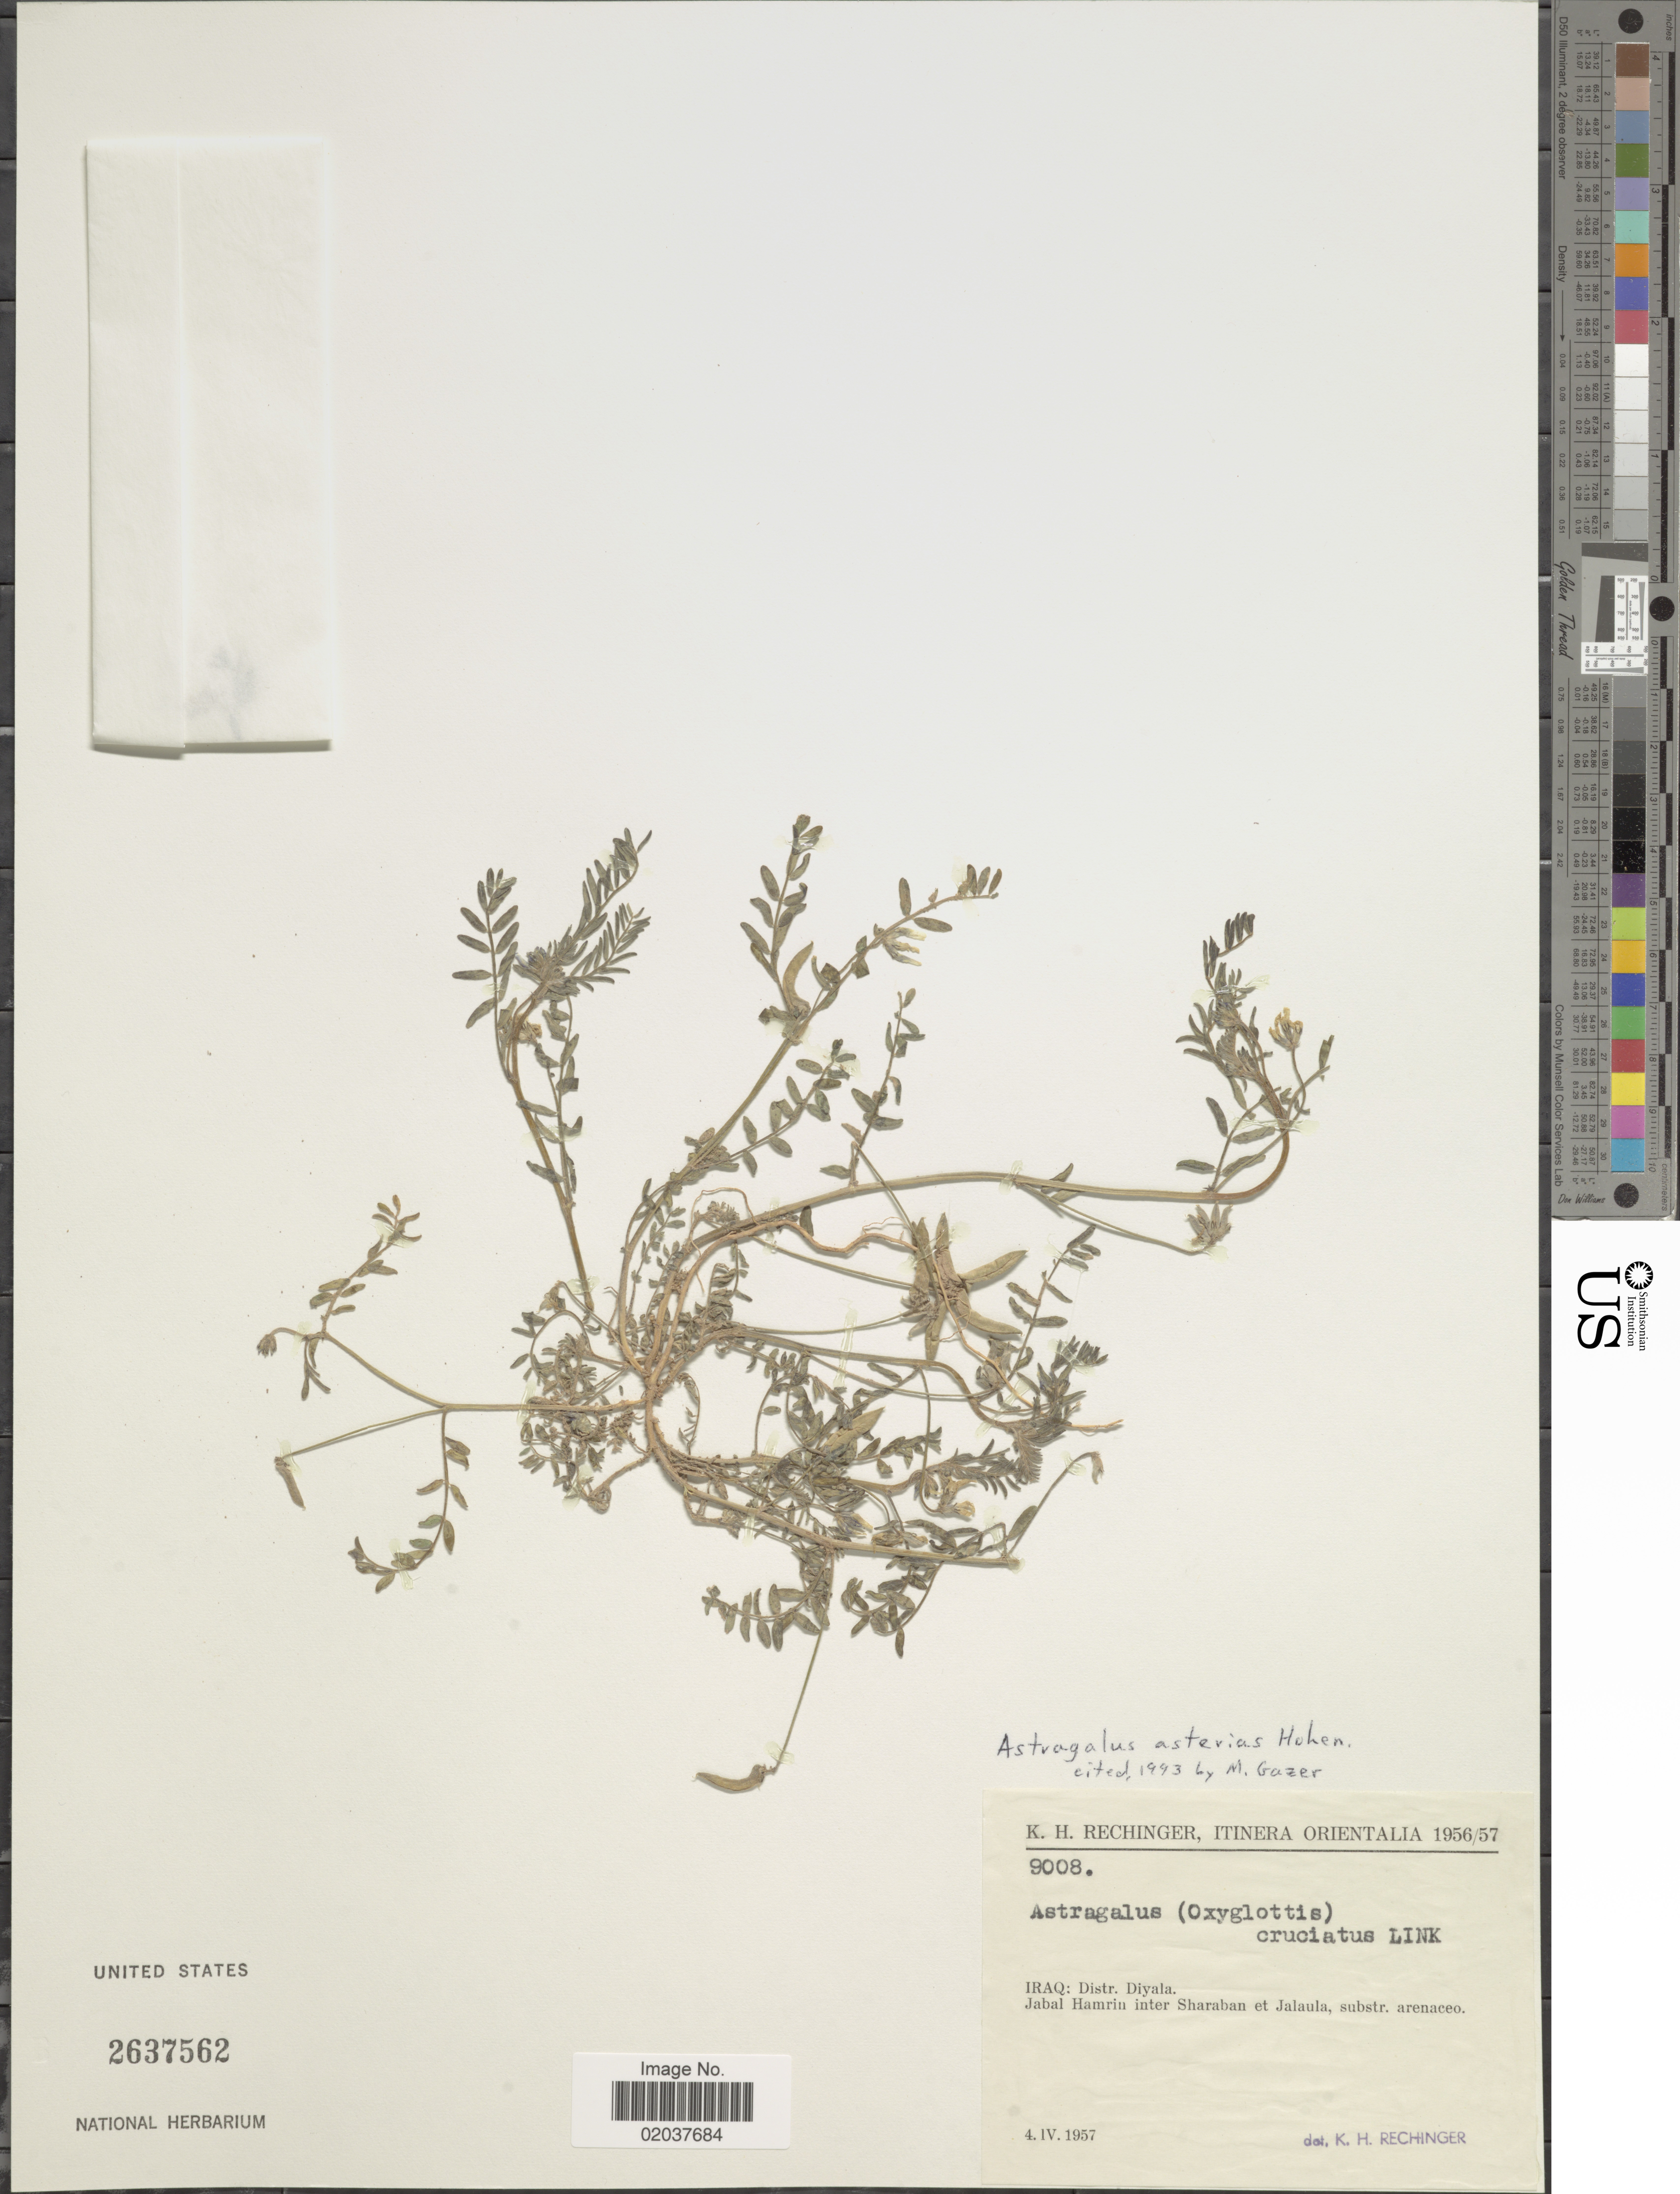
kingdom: Plantae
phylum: Tracheophyta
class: Magnoliopsida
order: Fabales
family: Fabaceae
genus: Astragalus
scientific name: Astragalus asterias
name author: Steven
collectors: K. H. Rechinger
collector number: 9008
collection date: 1957-04-04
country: Iraq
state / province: Diyala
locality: Jabal Hamrin inter Sharaban et Jalaula, Orientalia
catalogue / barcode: US 2637562